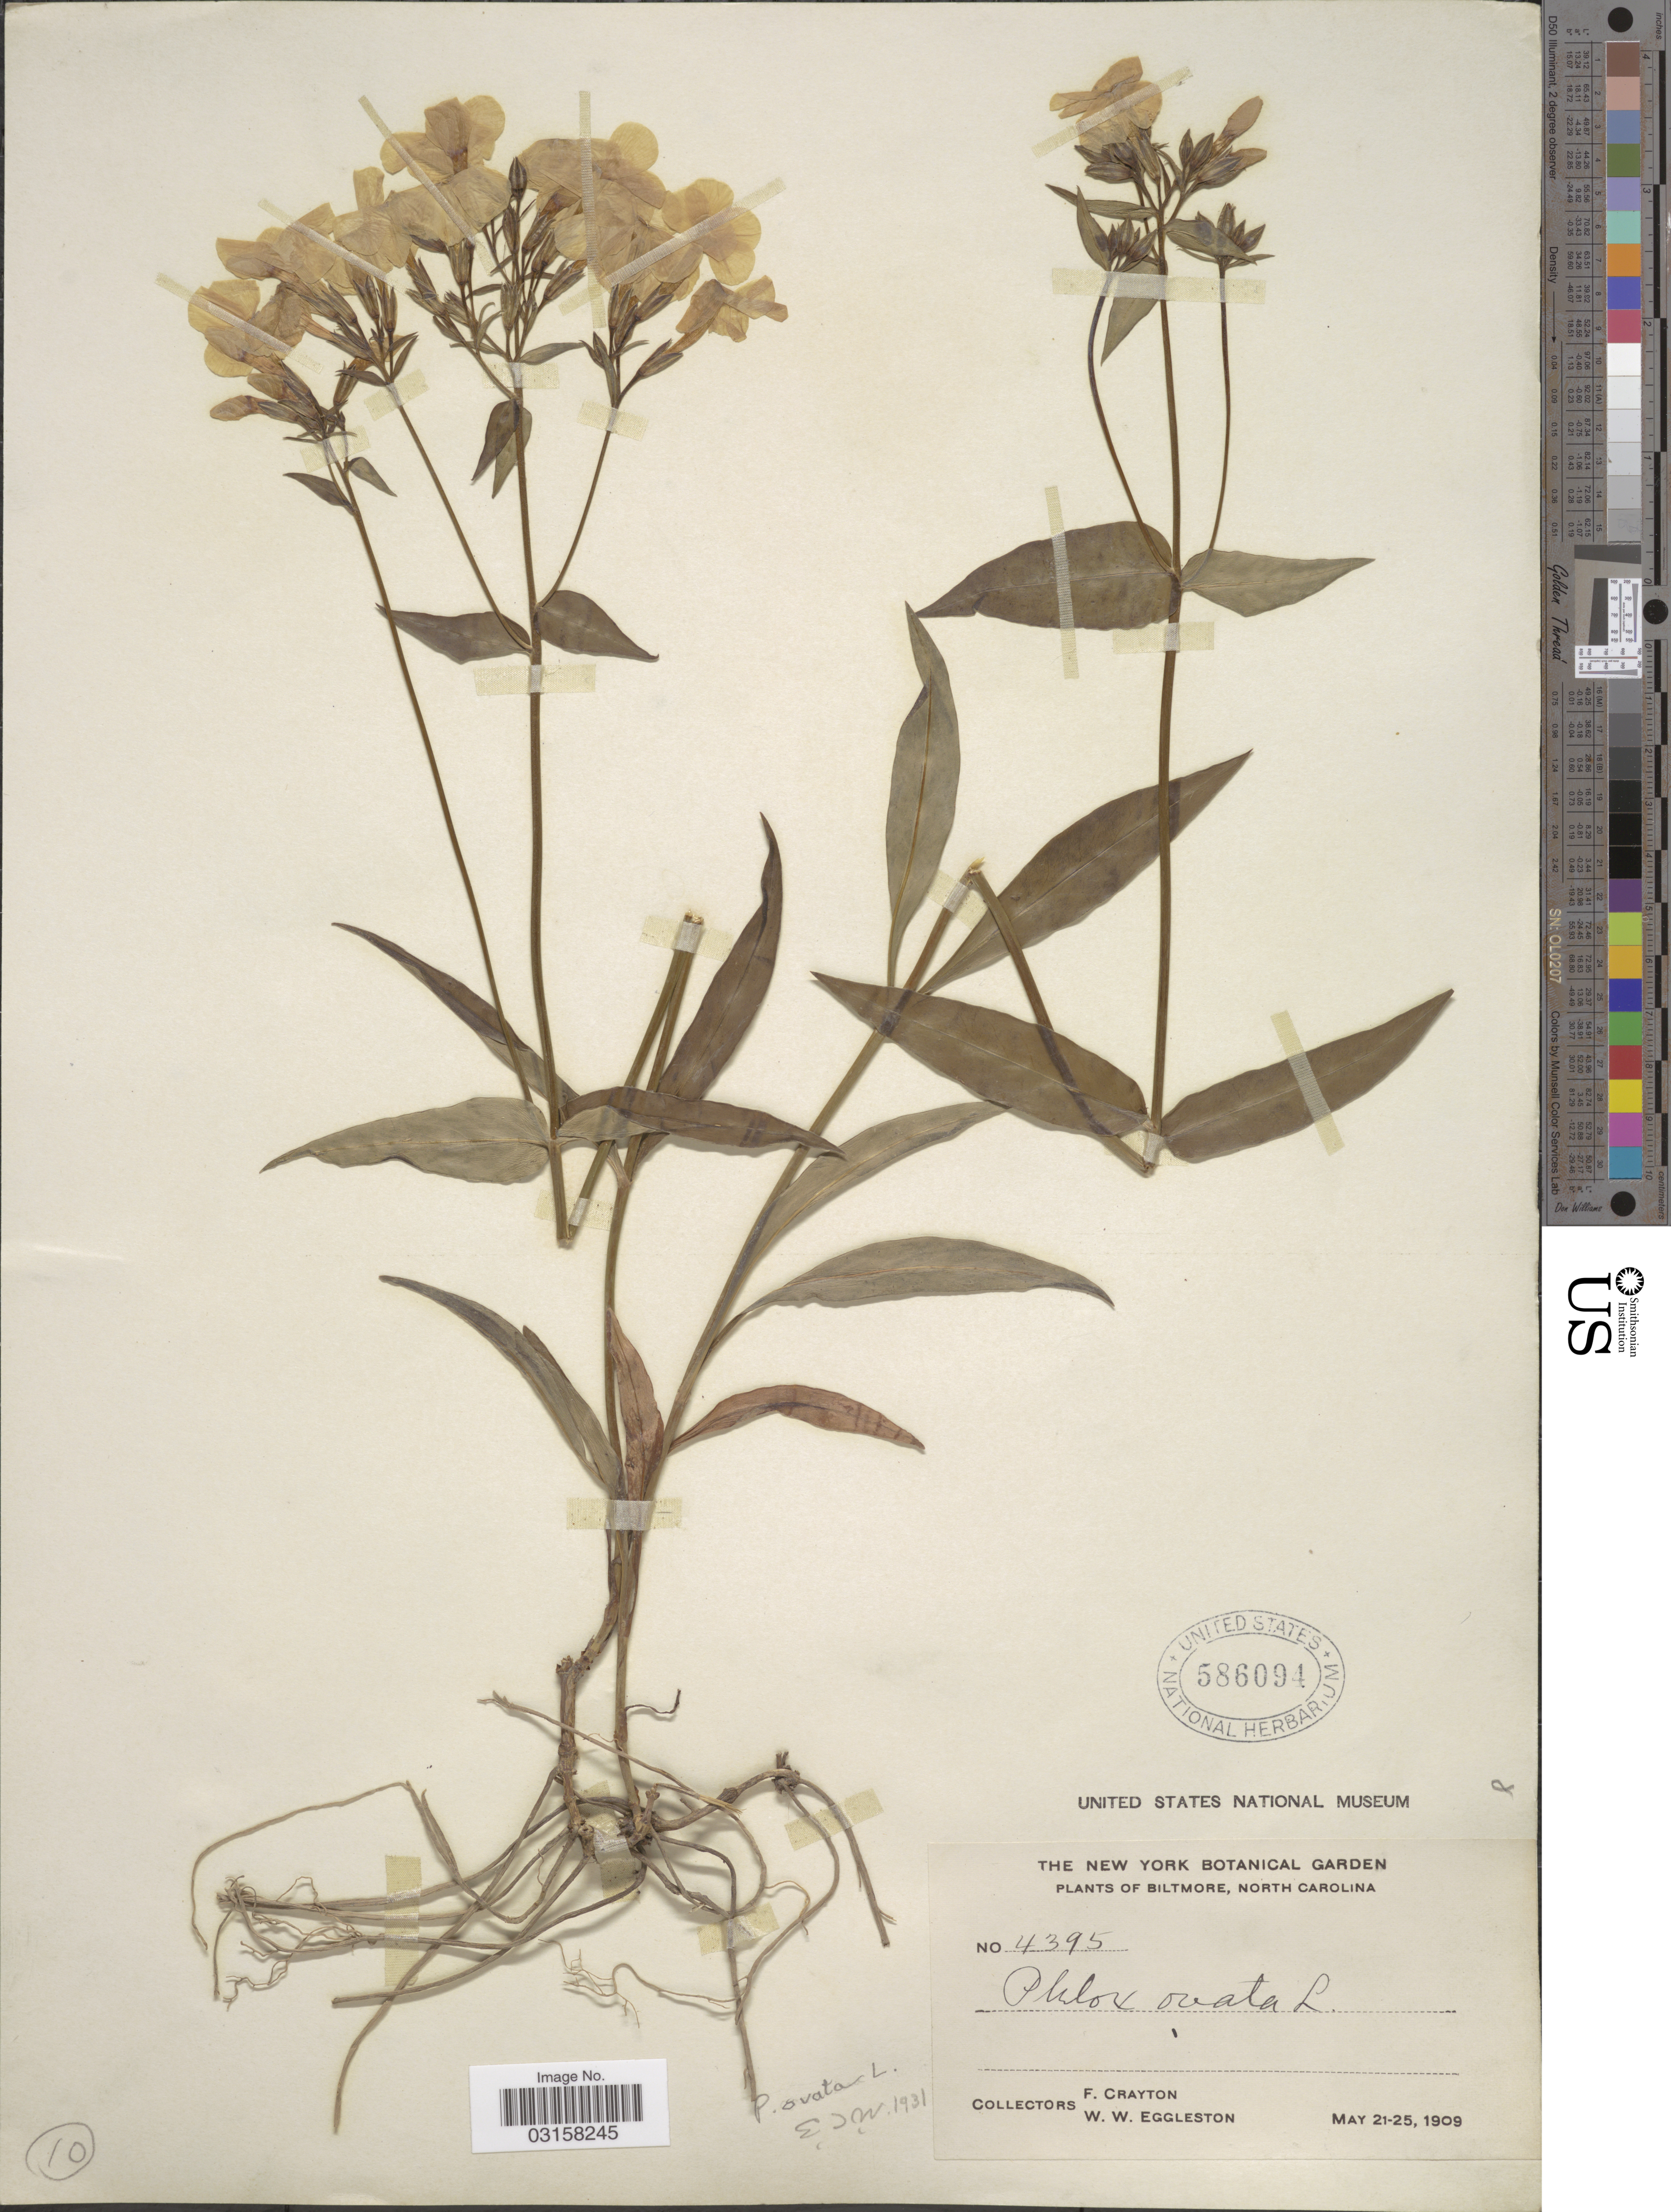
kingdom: Plantae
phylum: Tracheophyta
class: Magnoliopsida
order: Ericales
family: Polemoniaceae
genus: Phlox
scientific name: Phlox ovata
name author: L.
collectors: F. Crayton & W. W. Eggleston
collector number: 4395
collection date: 1909-05-21/1909-05-25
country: United States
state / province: North Carolina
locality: Biltmore.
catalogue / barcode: US 586094